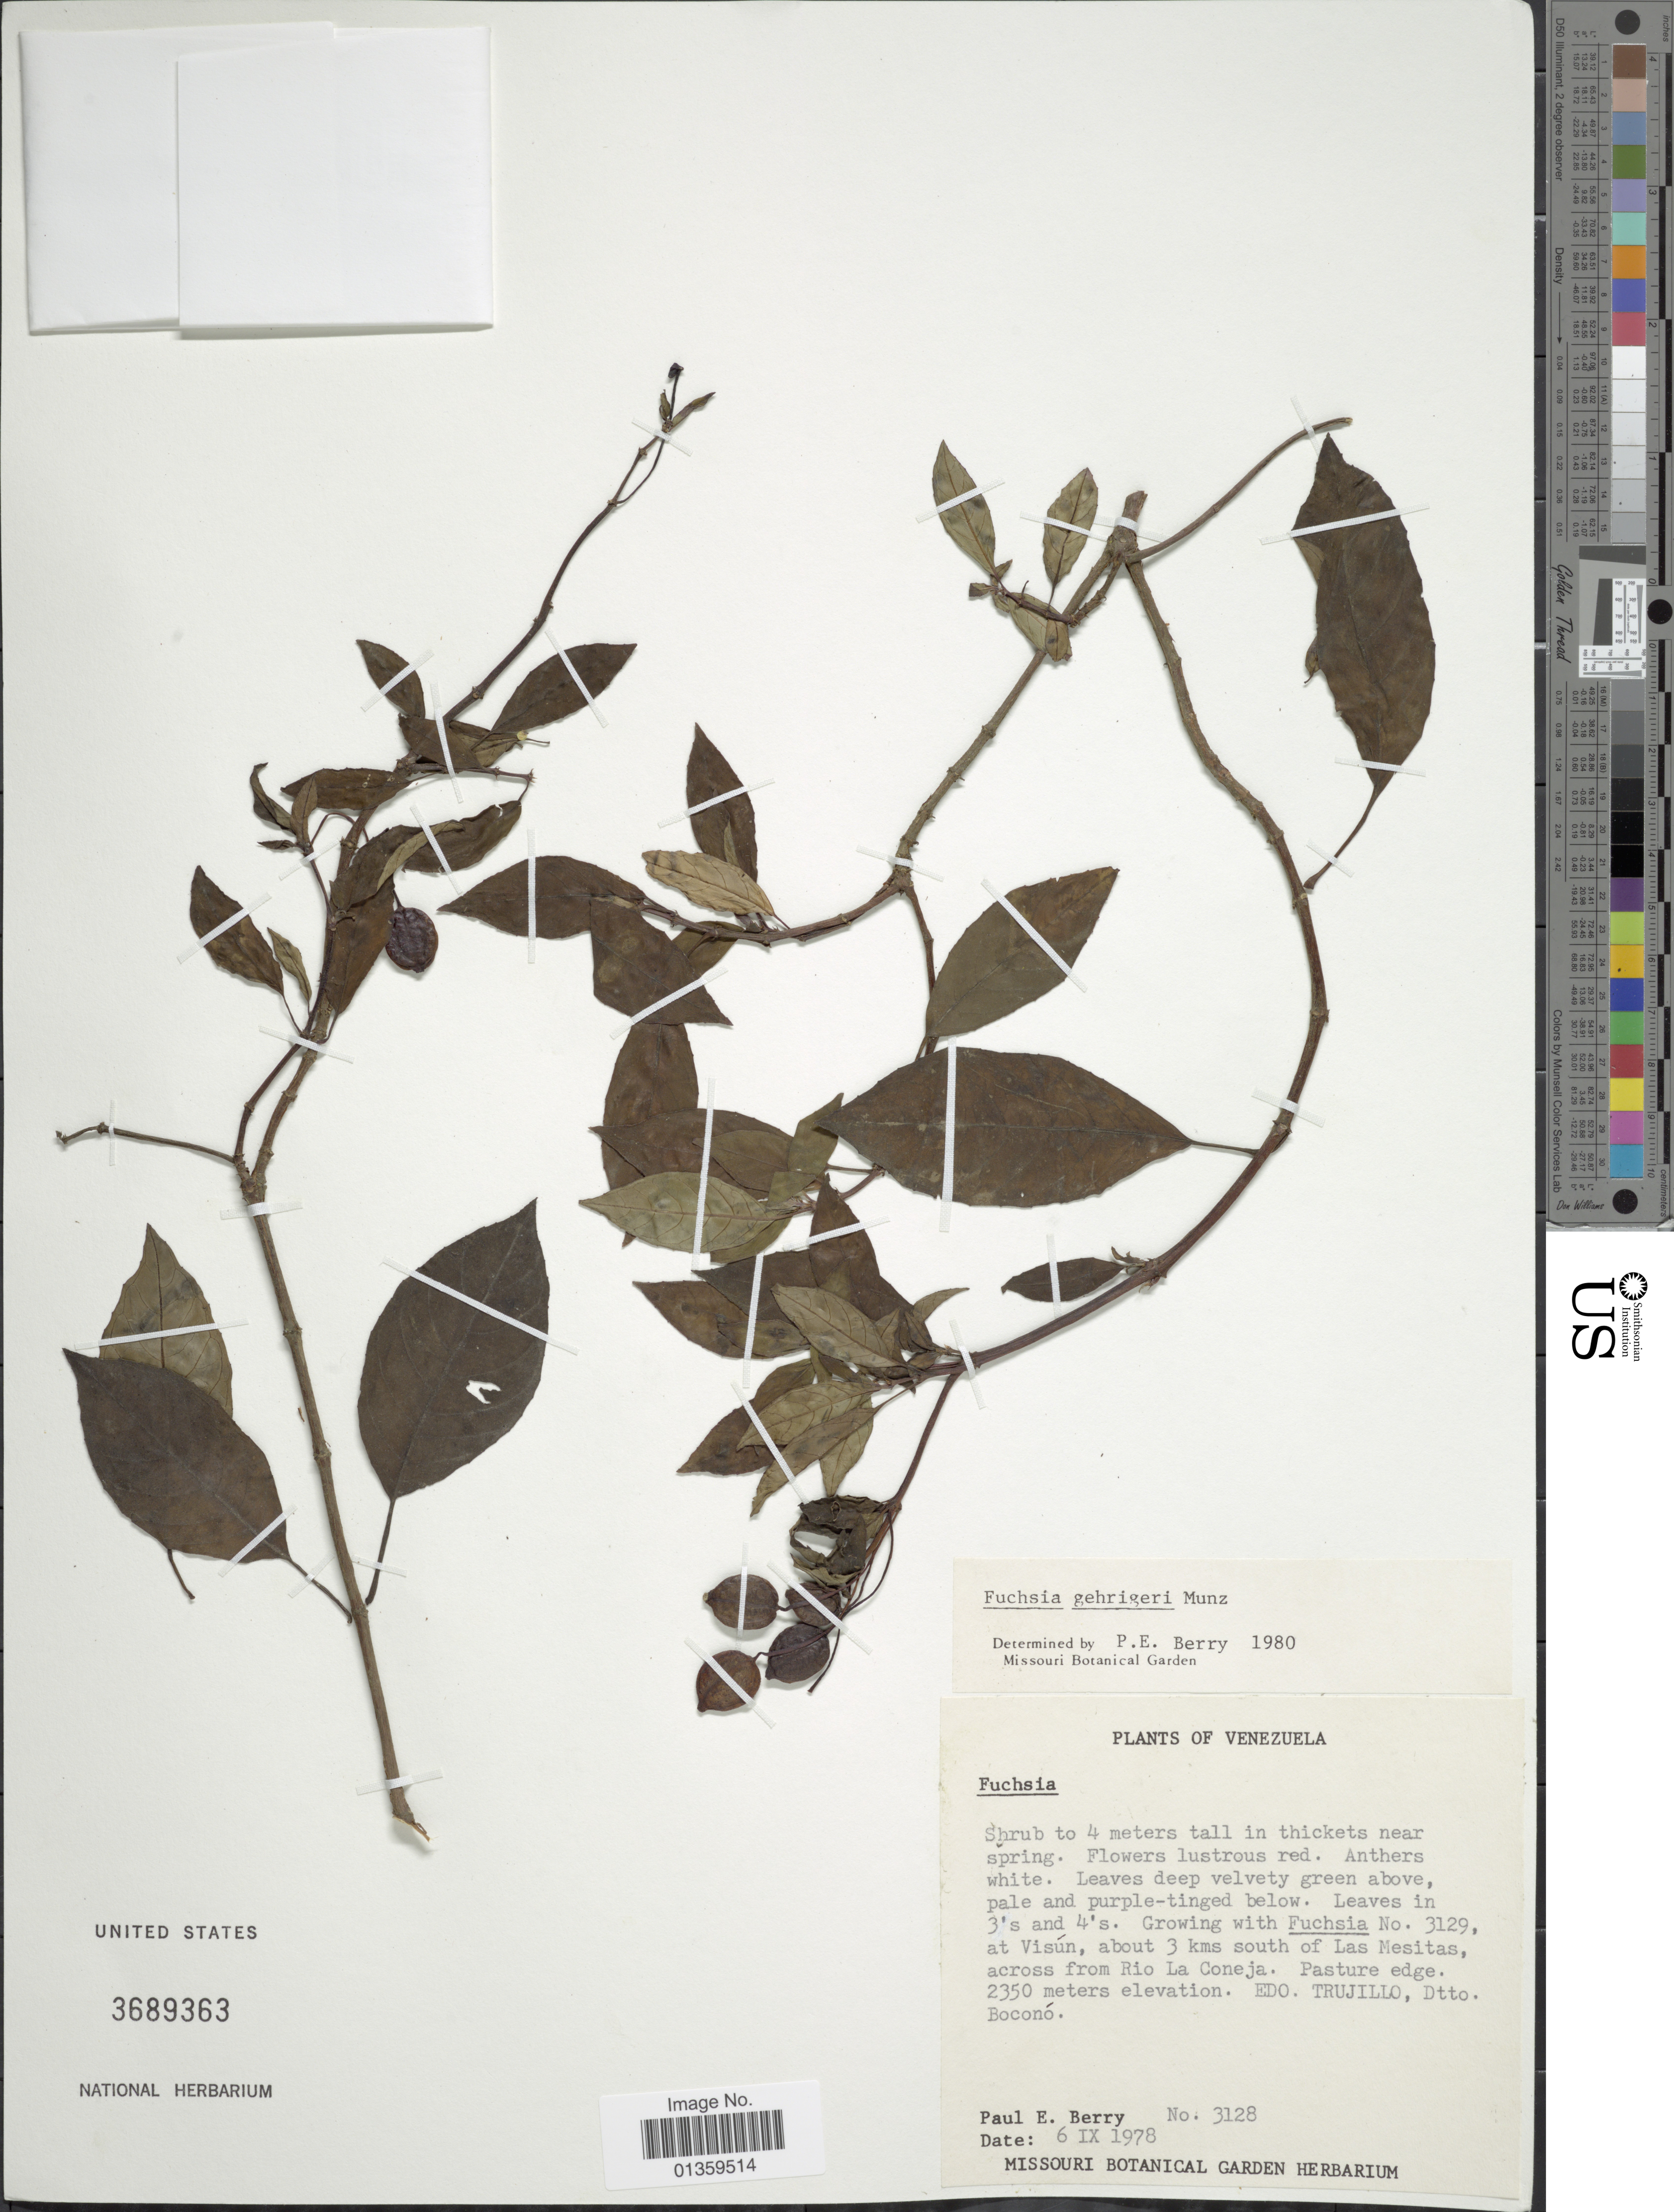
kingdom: Plantae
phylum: Tracheophyta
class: Magnoliopsida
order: Myrtales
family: Onagraceae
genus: Fuchsia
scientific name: Fuchsia gehrigeri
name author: Munz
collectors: P. E. Berry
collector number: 3128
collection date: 1978-09-06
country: Venezuela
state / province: Trujillo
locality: At Visún, about 3 kms south of Las Mesitas, across from Rio La Coneja, Dtto. Boconó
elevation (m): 2350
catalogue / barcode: US 3689363